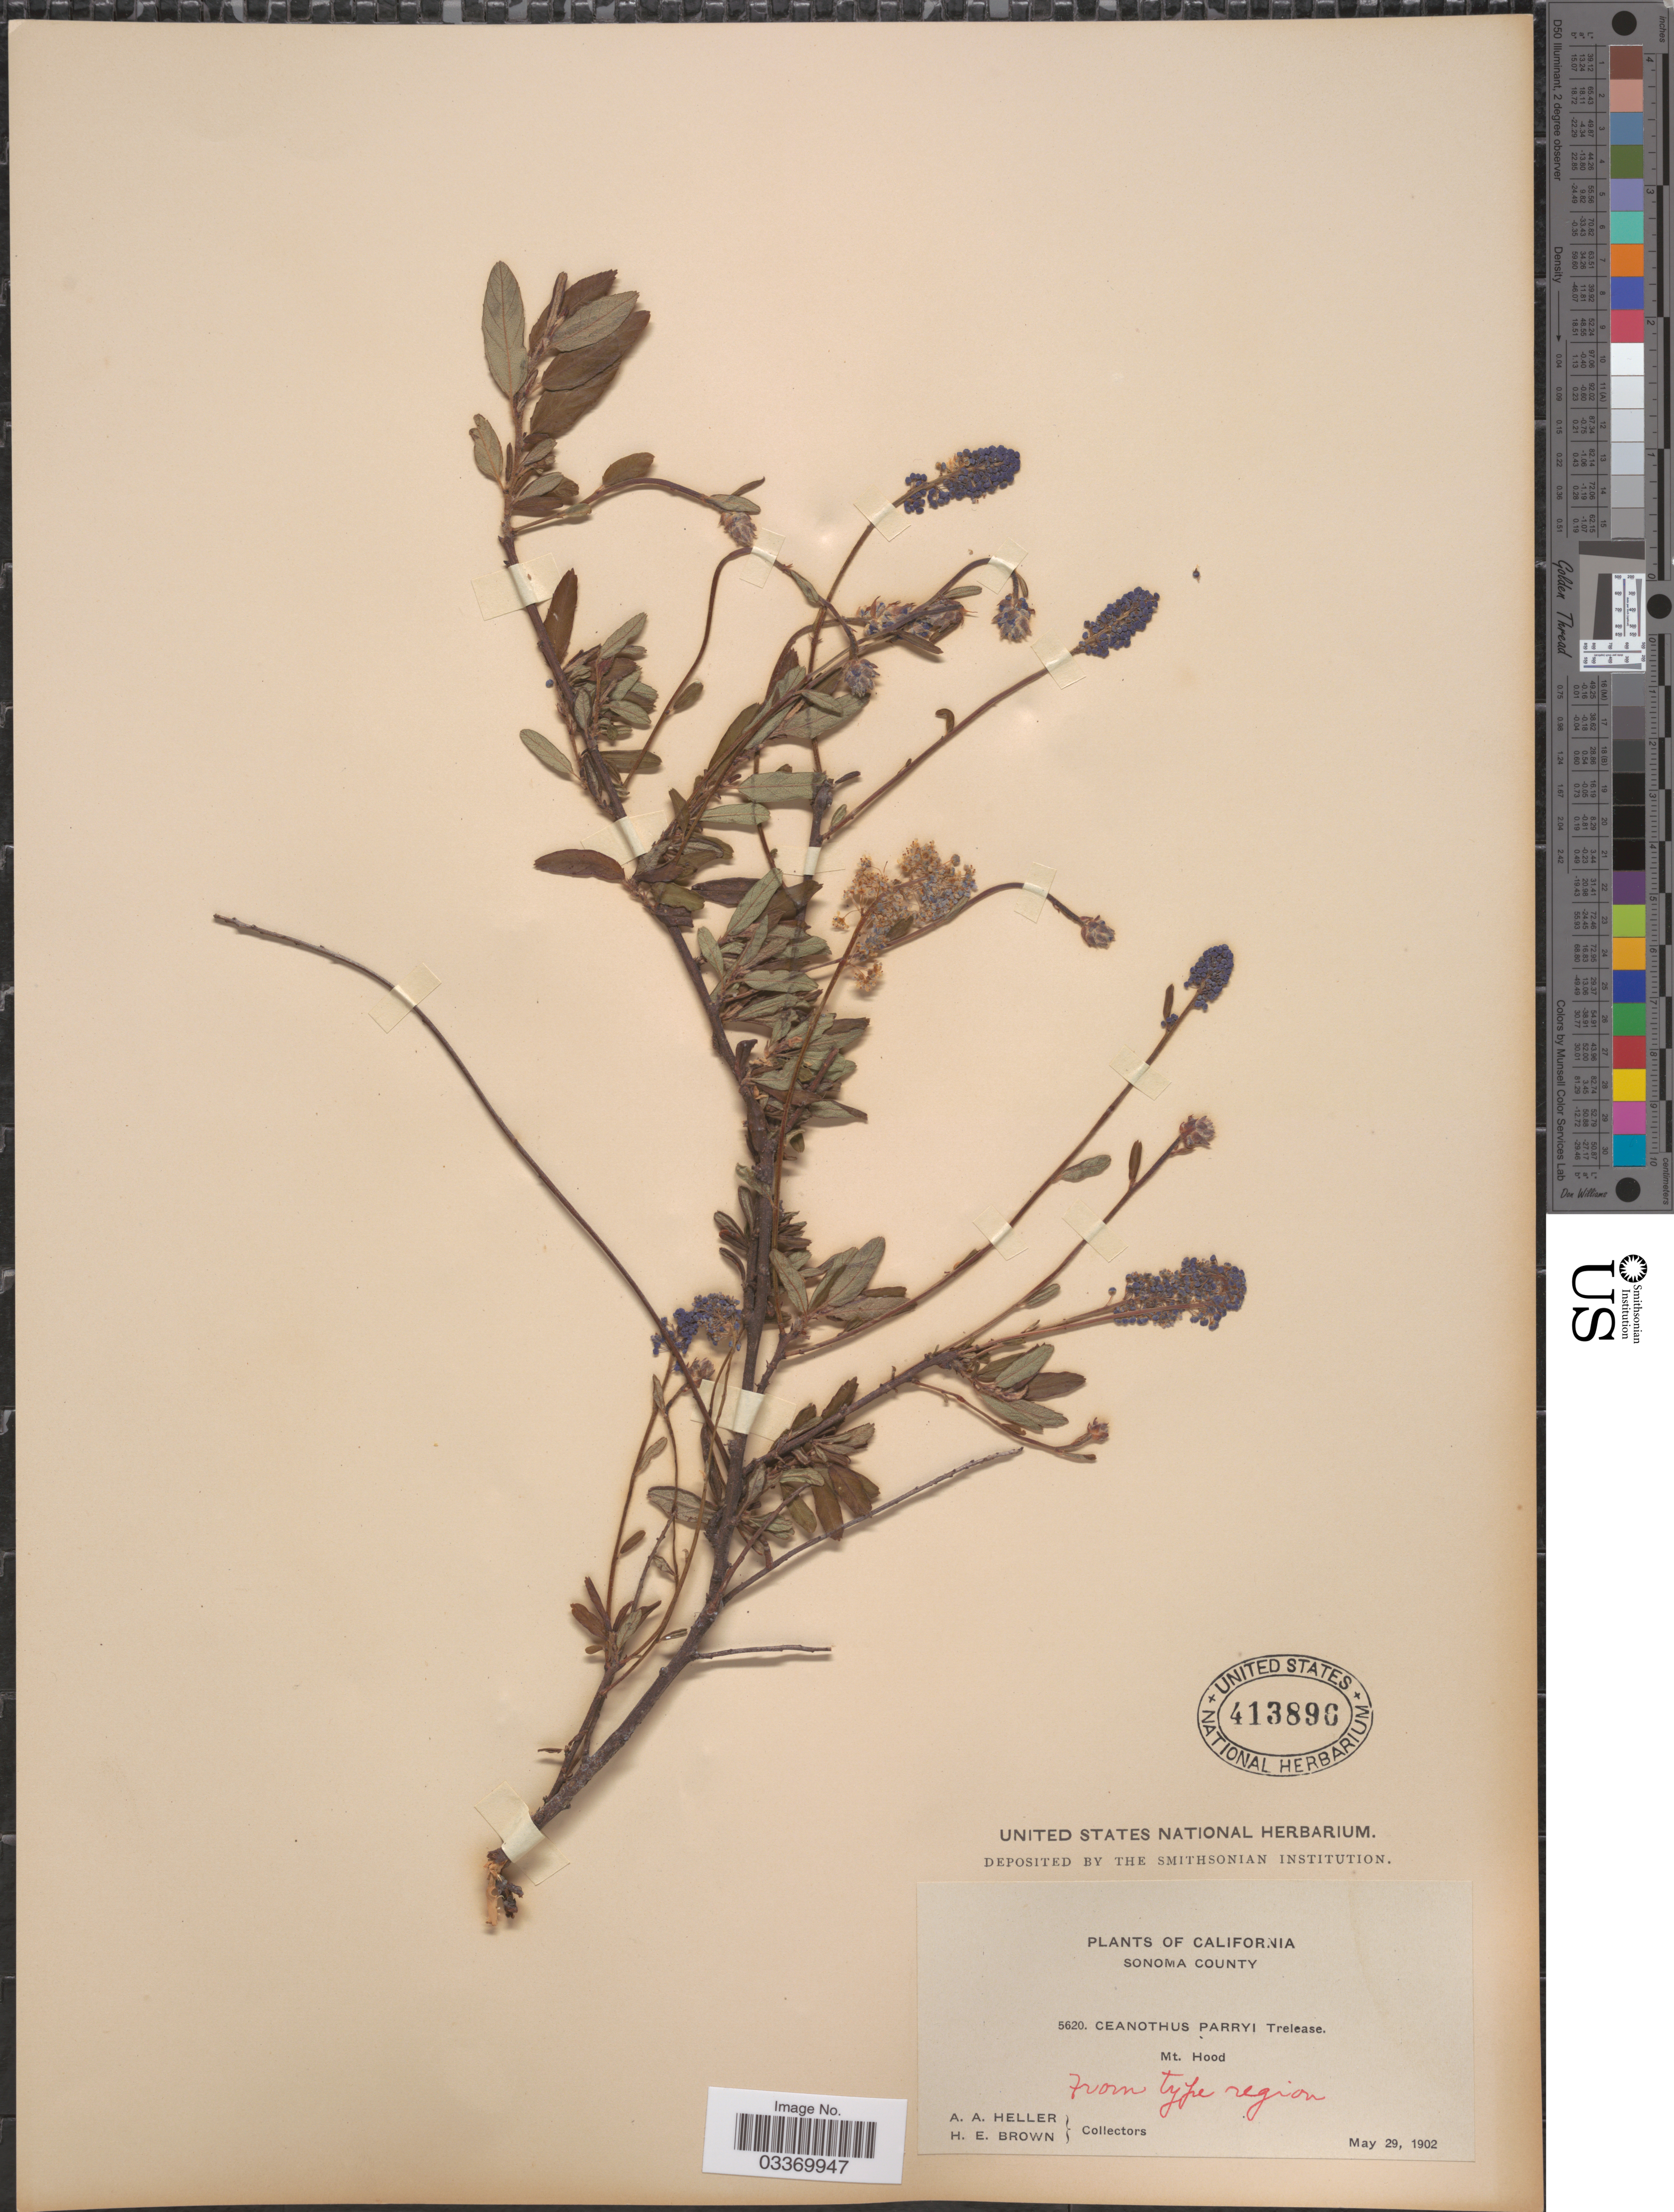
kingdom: Plantae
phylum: Tracheophyta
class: Magnoliopsida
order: Rosales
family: Rhamnaceae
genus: Ceanothus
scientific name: Ceanothus parryi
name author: Trel.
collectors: A. A. Heller & H. E. Brown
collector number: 5620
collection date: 1902-05-29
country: United States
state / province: California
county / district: Sonoma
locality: Sonoma County. Mt. Hood. From type region. [unsure placement]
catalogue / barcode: US 413896